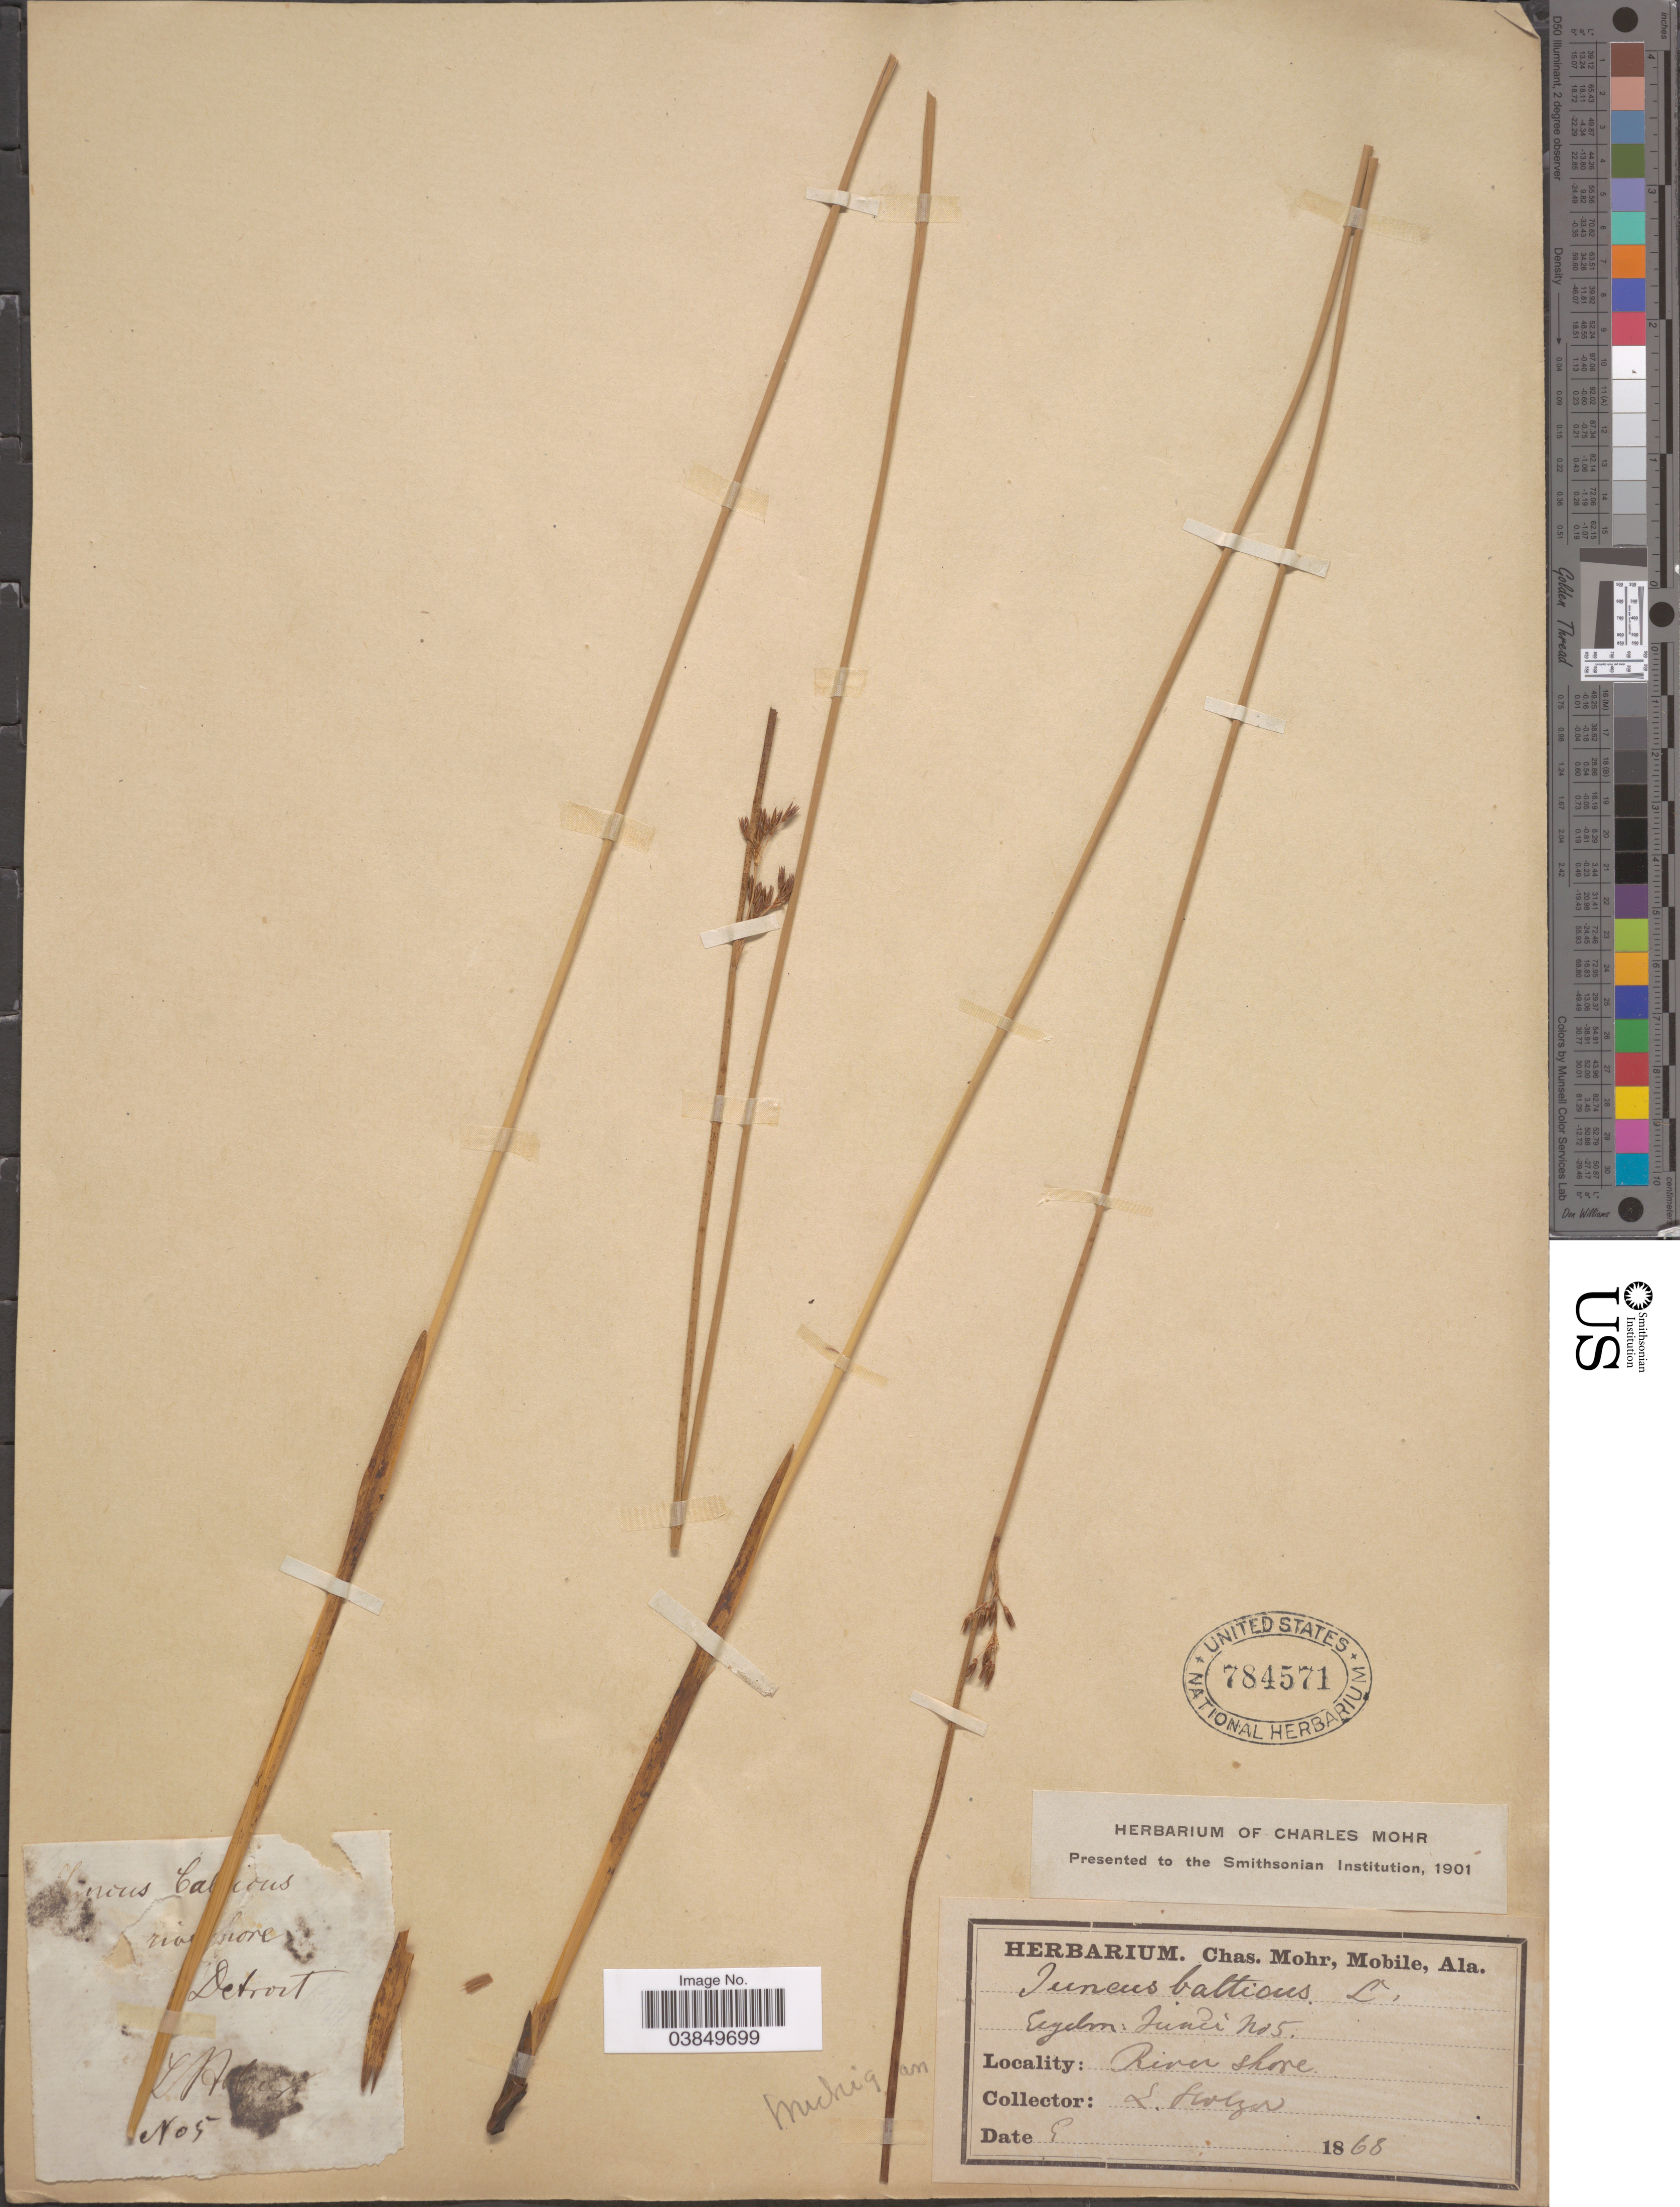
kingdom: Plantae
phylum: Tracheophyta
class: Liliopsida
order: Poales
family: Juncaceae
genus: Juncus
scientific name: Juncus balticus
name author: Willd.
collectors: L. Holzer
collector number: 5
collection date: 1868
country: United States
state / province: Michigan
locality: Detroit.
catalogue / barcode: US 784571